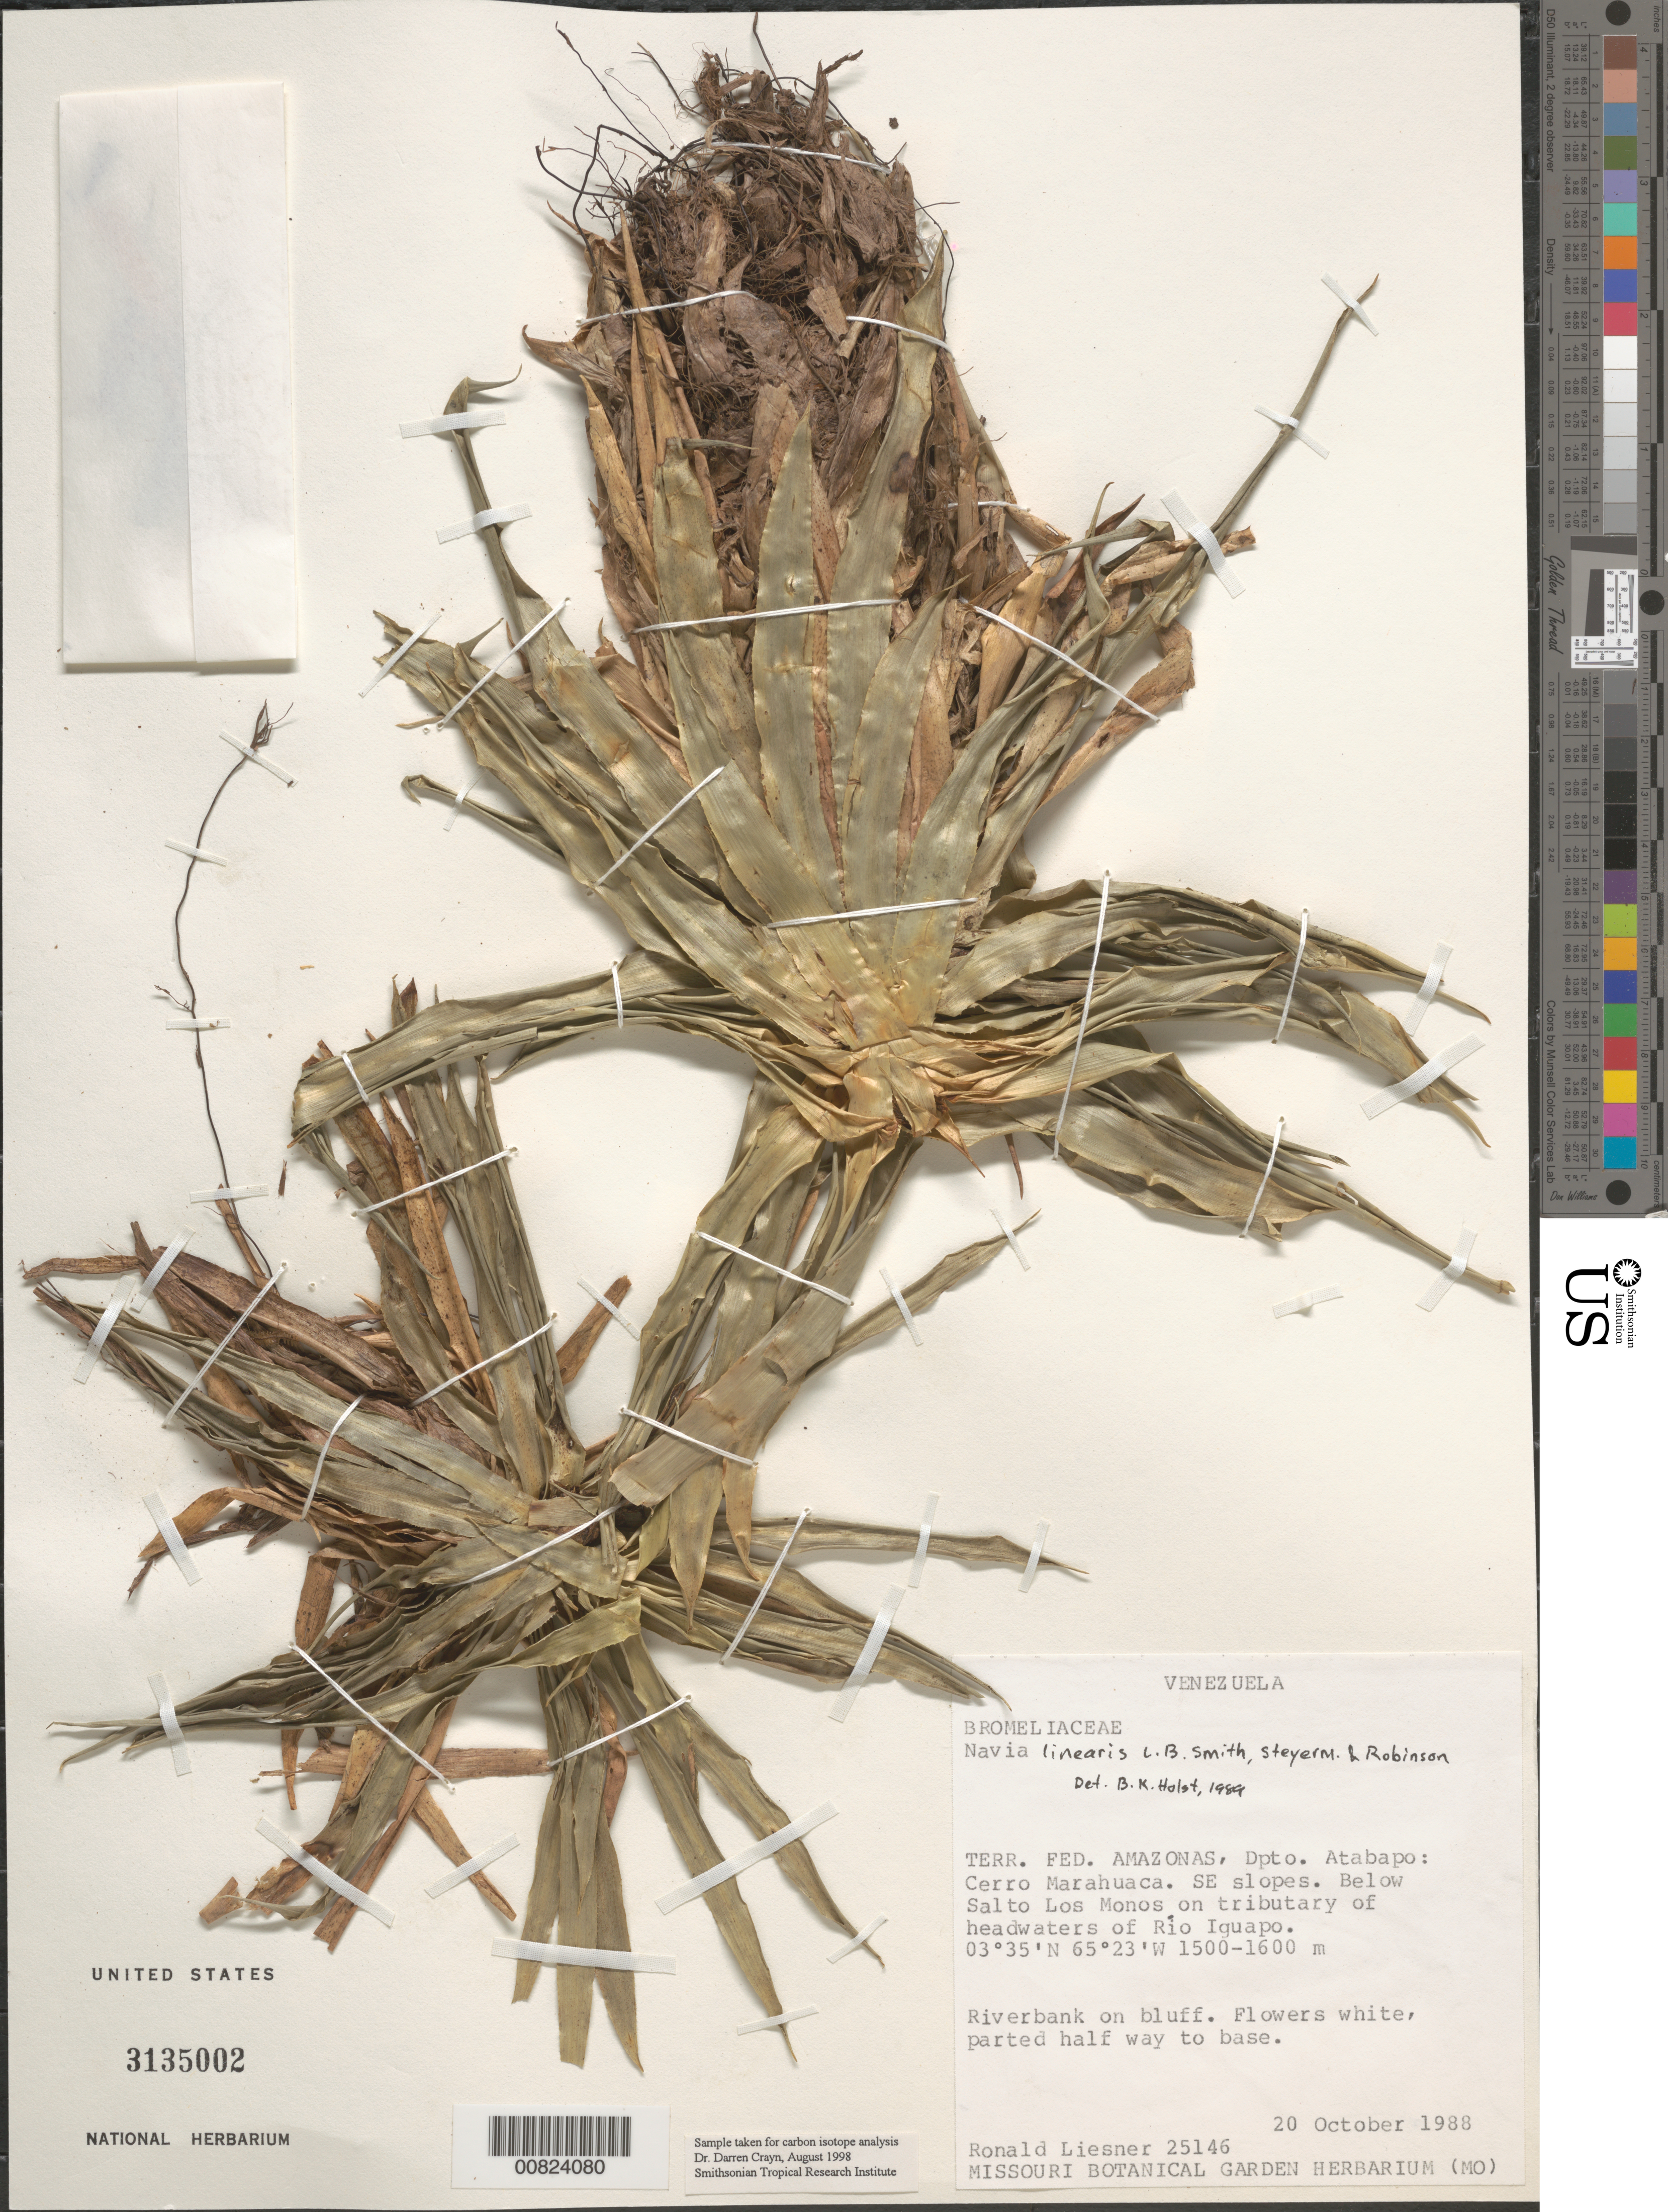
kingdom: Plantae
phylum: Tracheophyta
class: Liliopsida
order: Poales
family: Bromeliaceae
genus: Navia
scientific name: Navia linearis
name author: L.B. Sm.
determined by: Holst, Bruce K.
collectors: R. L. Liesner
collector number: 25146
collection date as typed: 20-Oct-88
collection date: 1988-10-20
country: Venezuela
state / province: Amazonas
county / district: Atabapo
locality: Cerro Marahuaca, SE slopes, below Salto Los Monos (tributary of headwaters of Río Iguapo)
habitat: Riverbank on bluff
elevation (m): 1500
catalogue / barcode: US 3135002